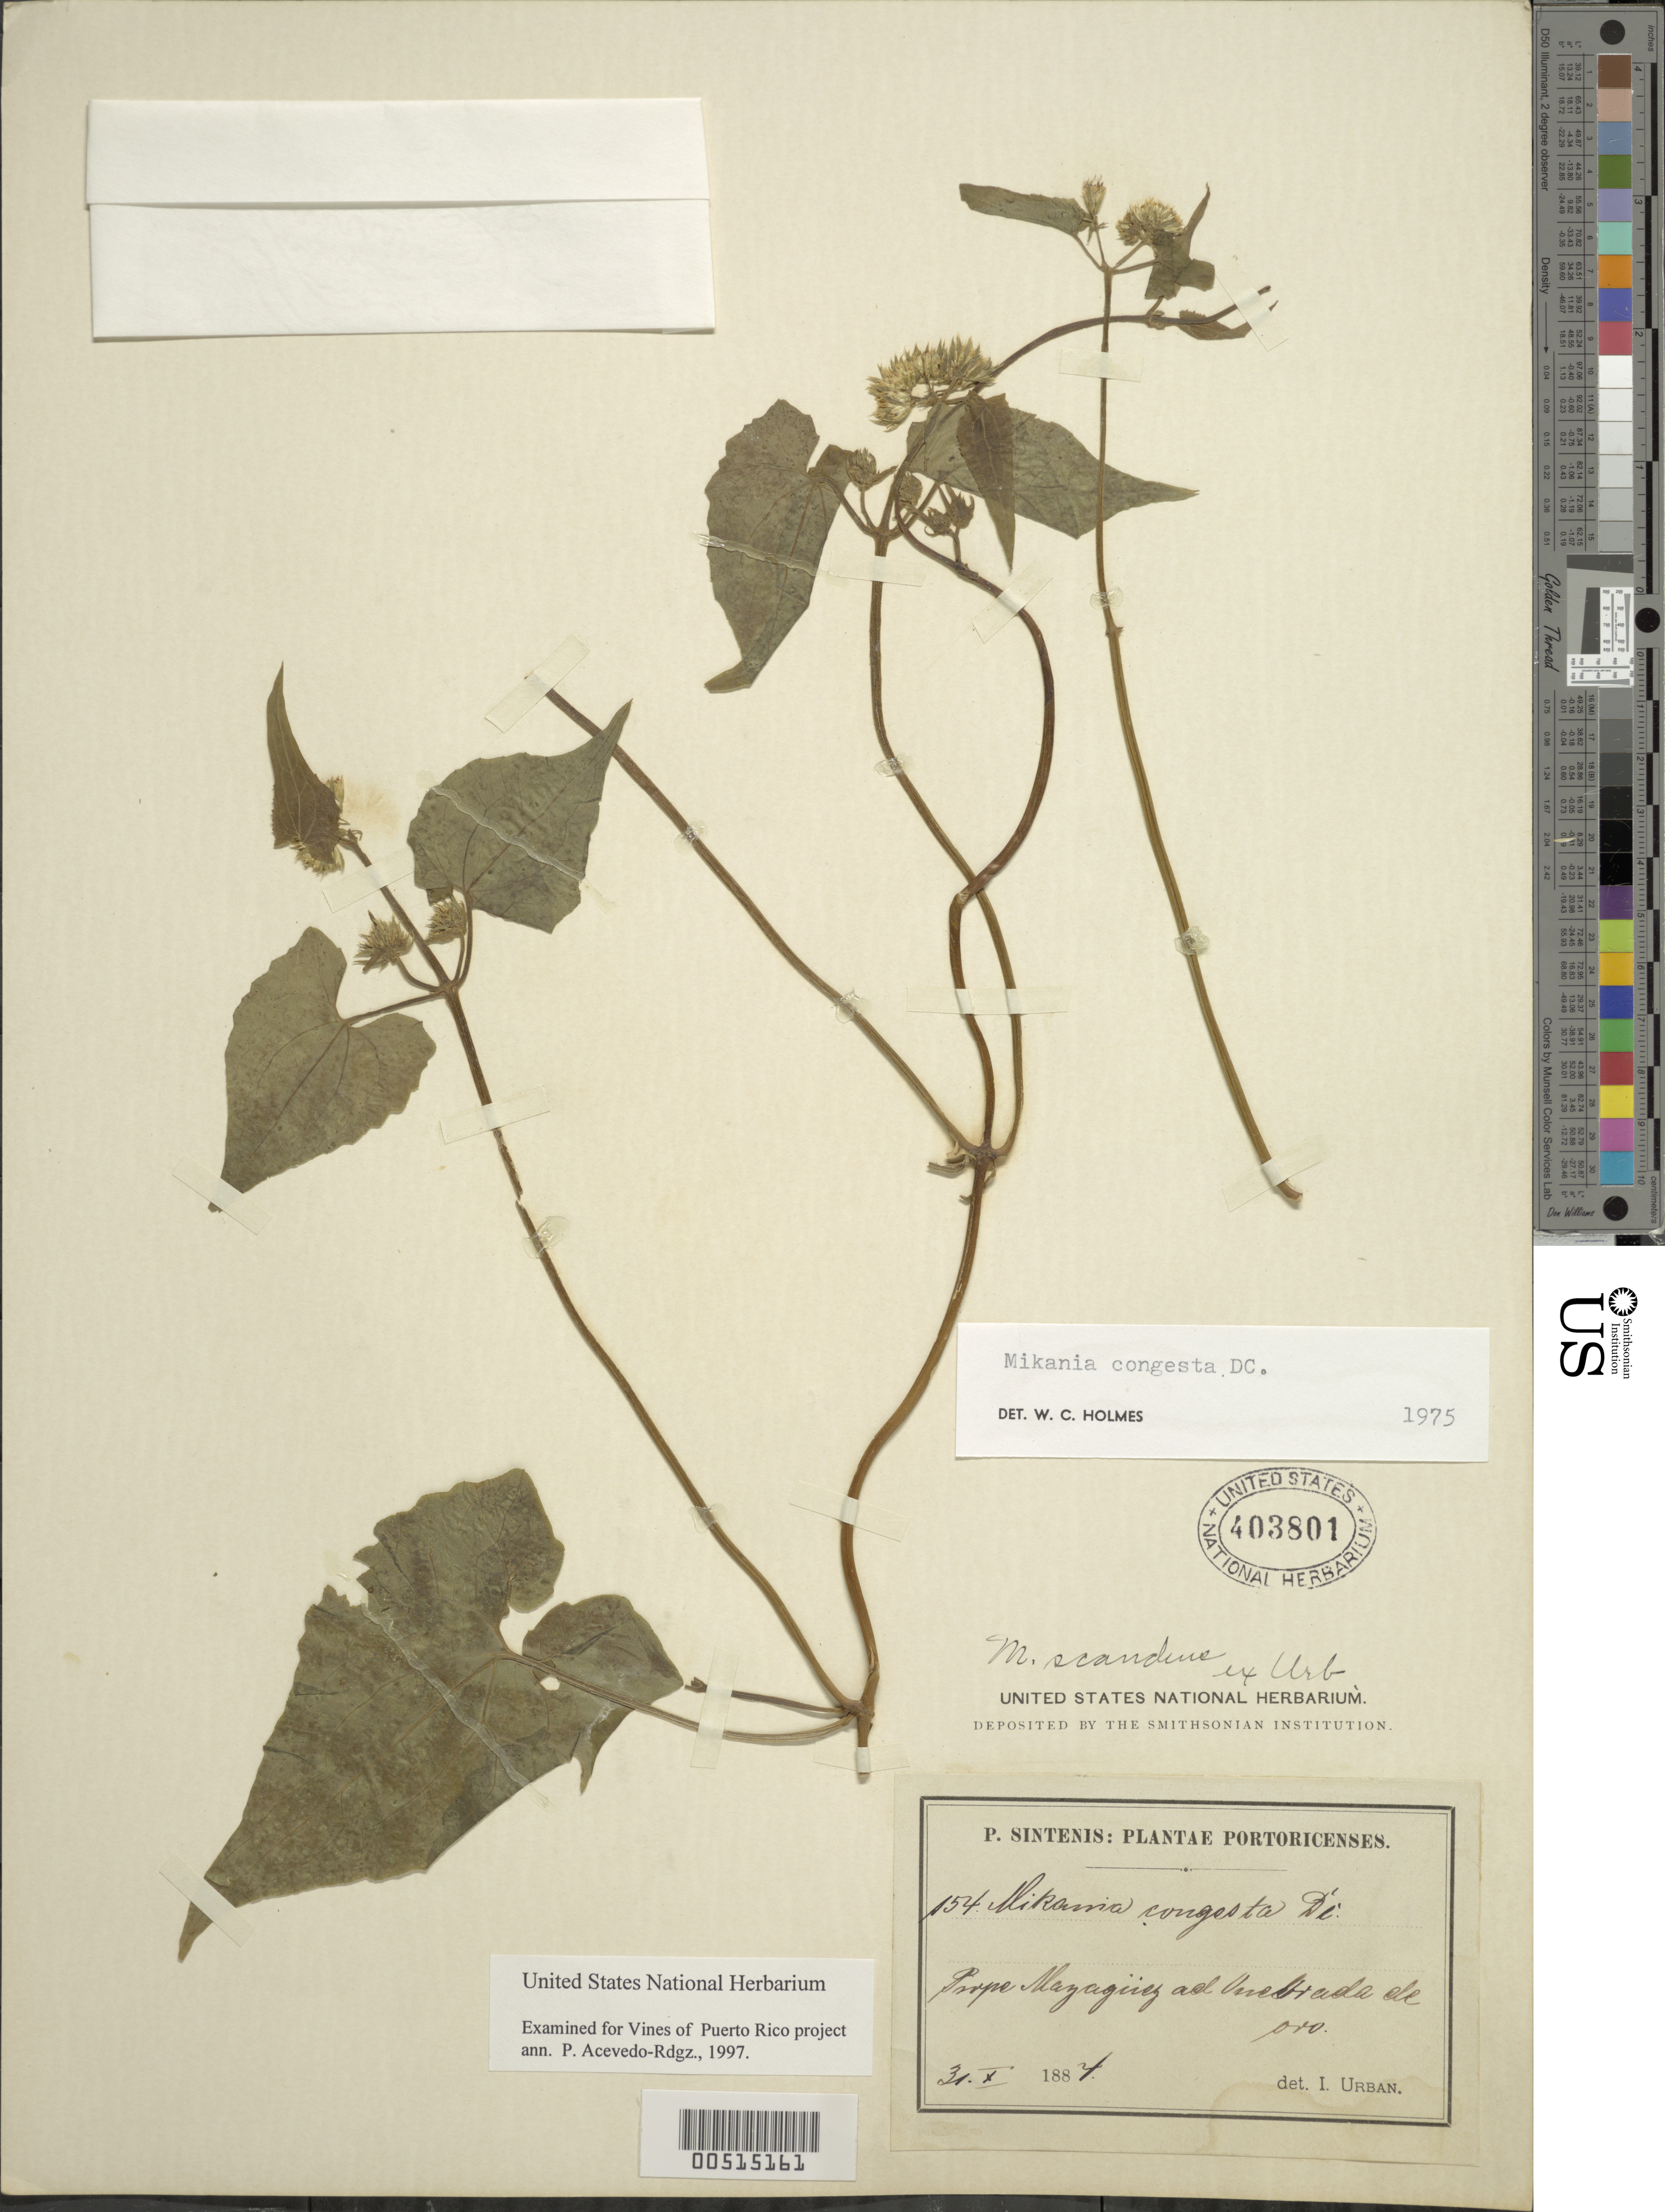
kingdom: Plantae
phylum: Tracheophyta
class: Magnoliopsida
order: Asterales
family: Asteraceae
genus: Mikania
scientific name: Mikania congesta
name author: DC.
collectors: P. Sintenis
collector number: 154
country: Puerto Rico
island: Greater Antilles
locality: Mayagüez, (inelegible loc.)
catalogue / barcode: US 403801